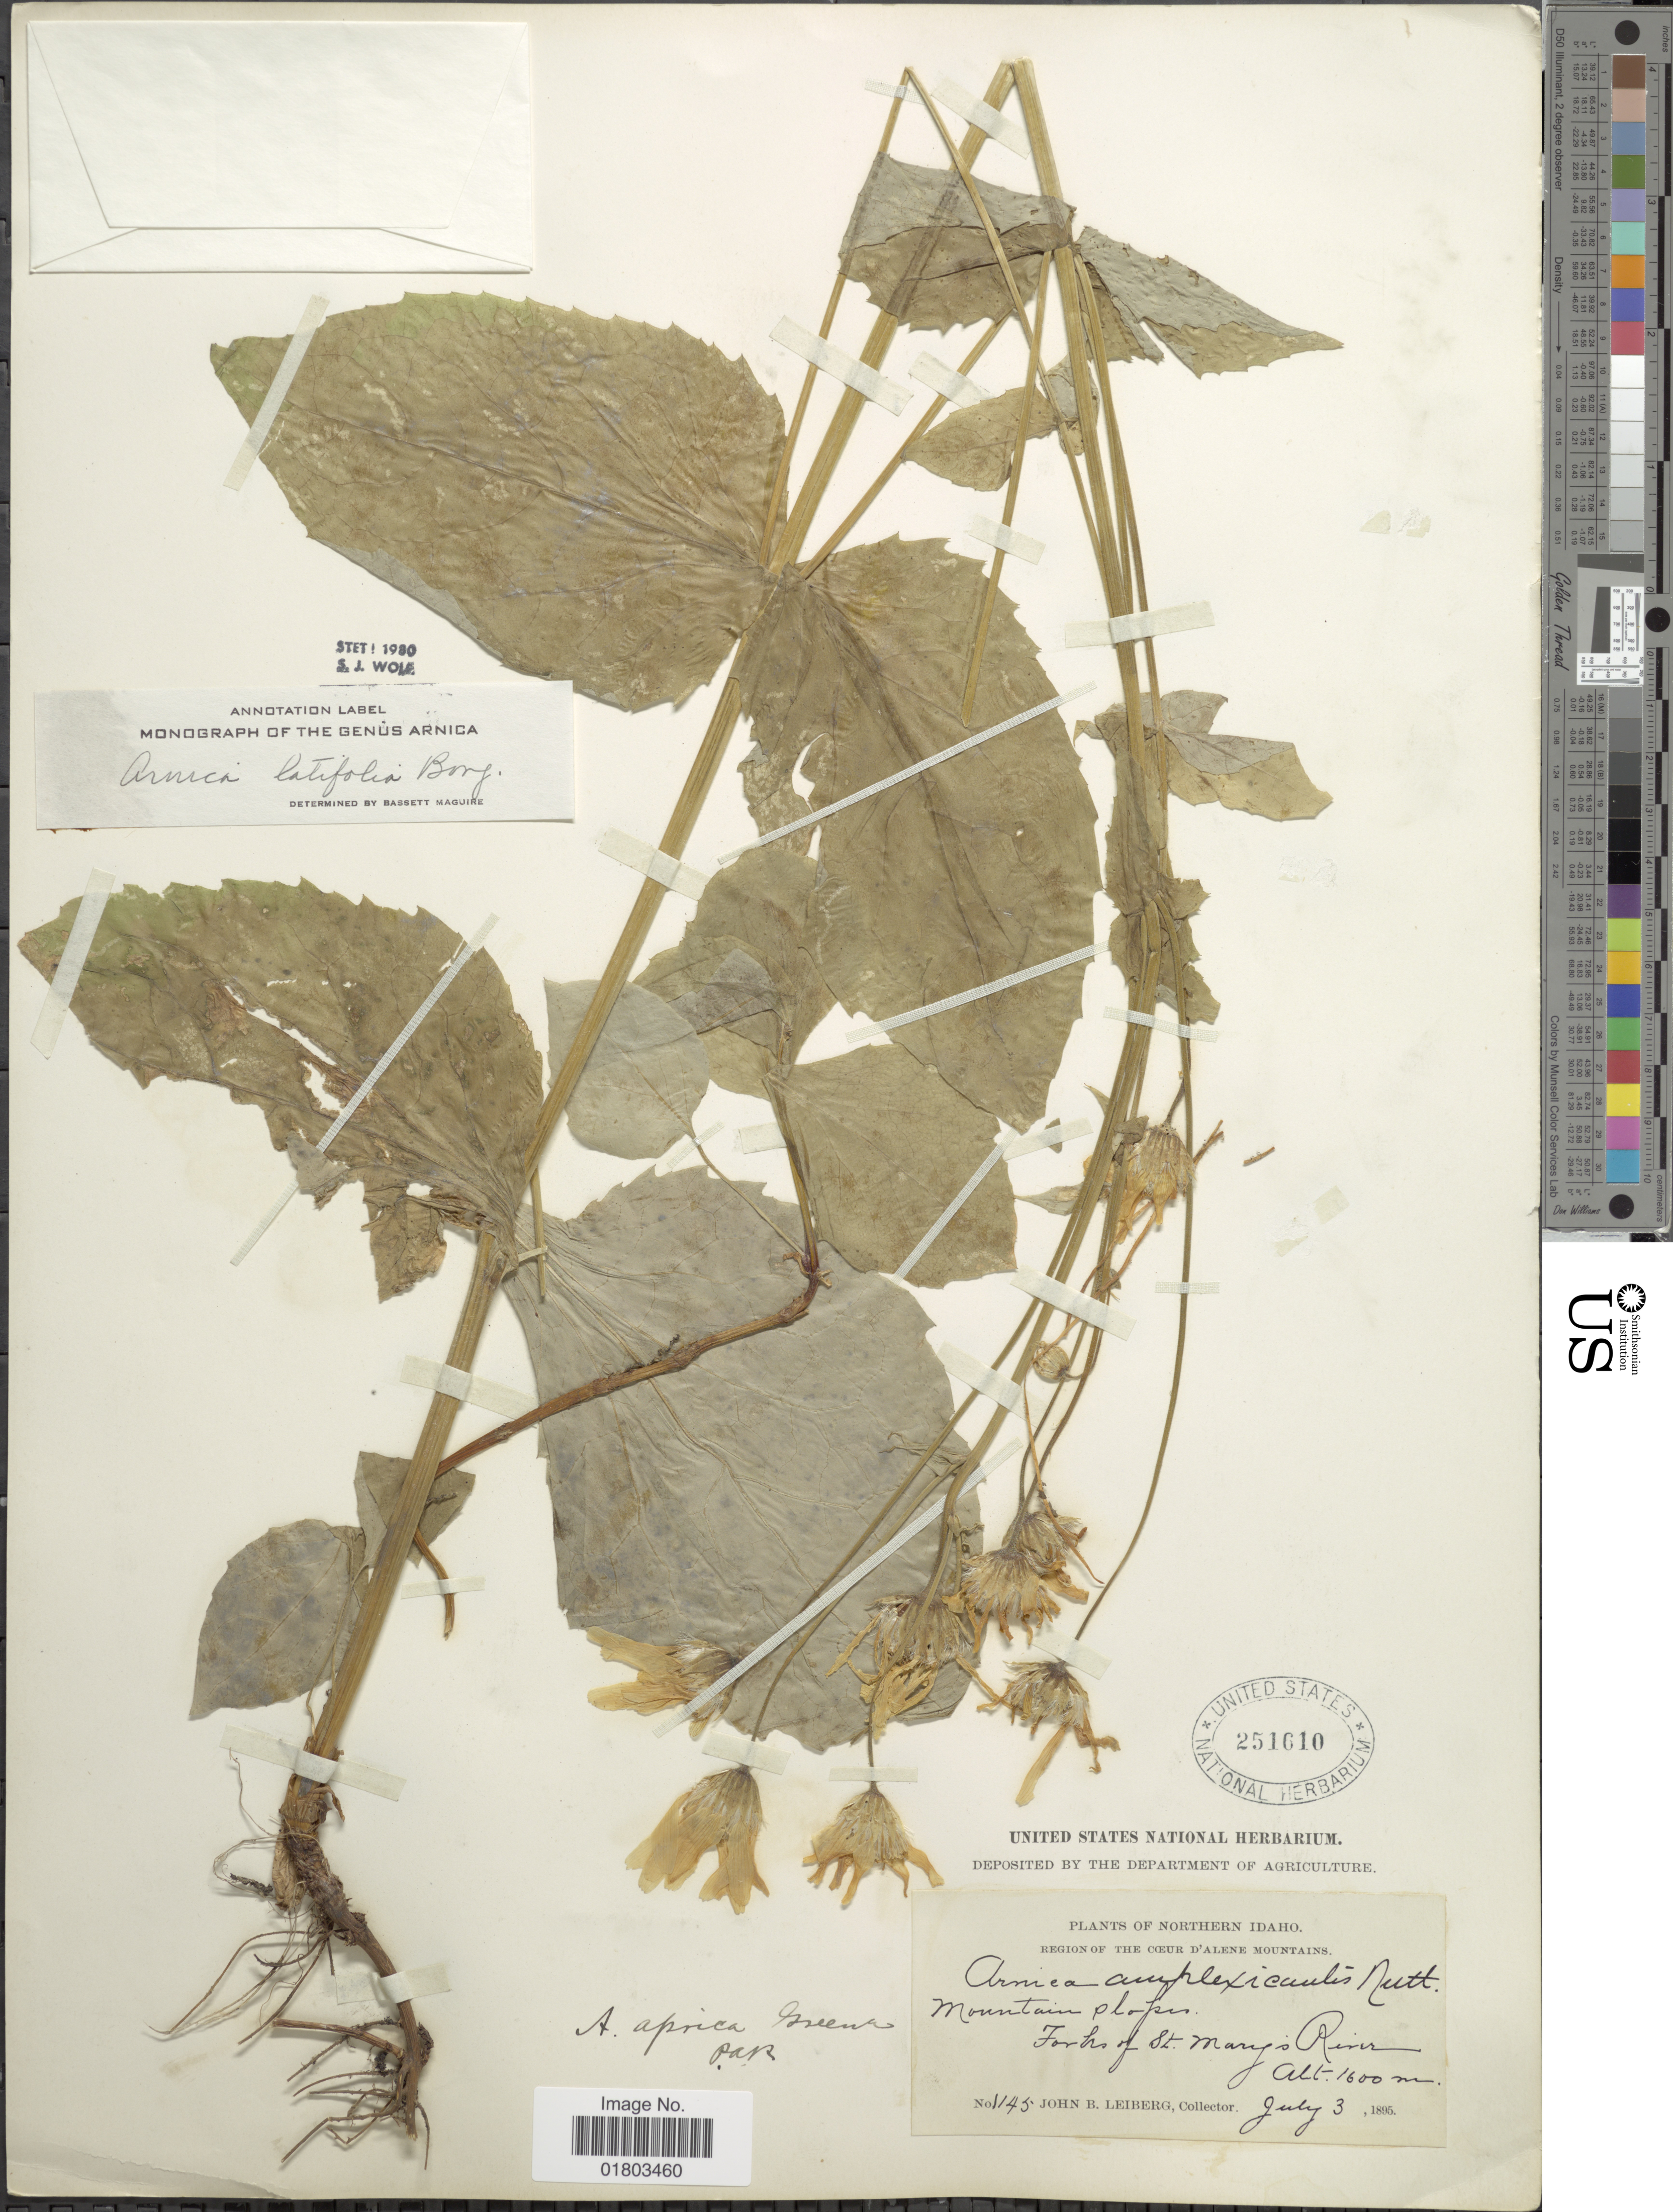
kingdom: Plantae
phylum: Tracheophyta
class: Magnoliopsida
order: Asterales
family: Asteraceae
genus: Arnica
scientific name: Arnica latifolia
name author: Bong.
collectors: J. B. Leiberg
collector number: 1145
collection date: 1895-07-03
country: United States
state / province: Idaho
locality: Northern Idaho, Mountain slopes, Forks of St Mary's River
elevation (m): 1600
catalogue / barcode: US 251610